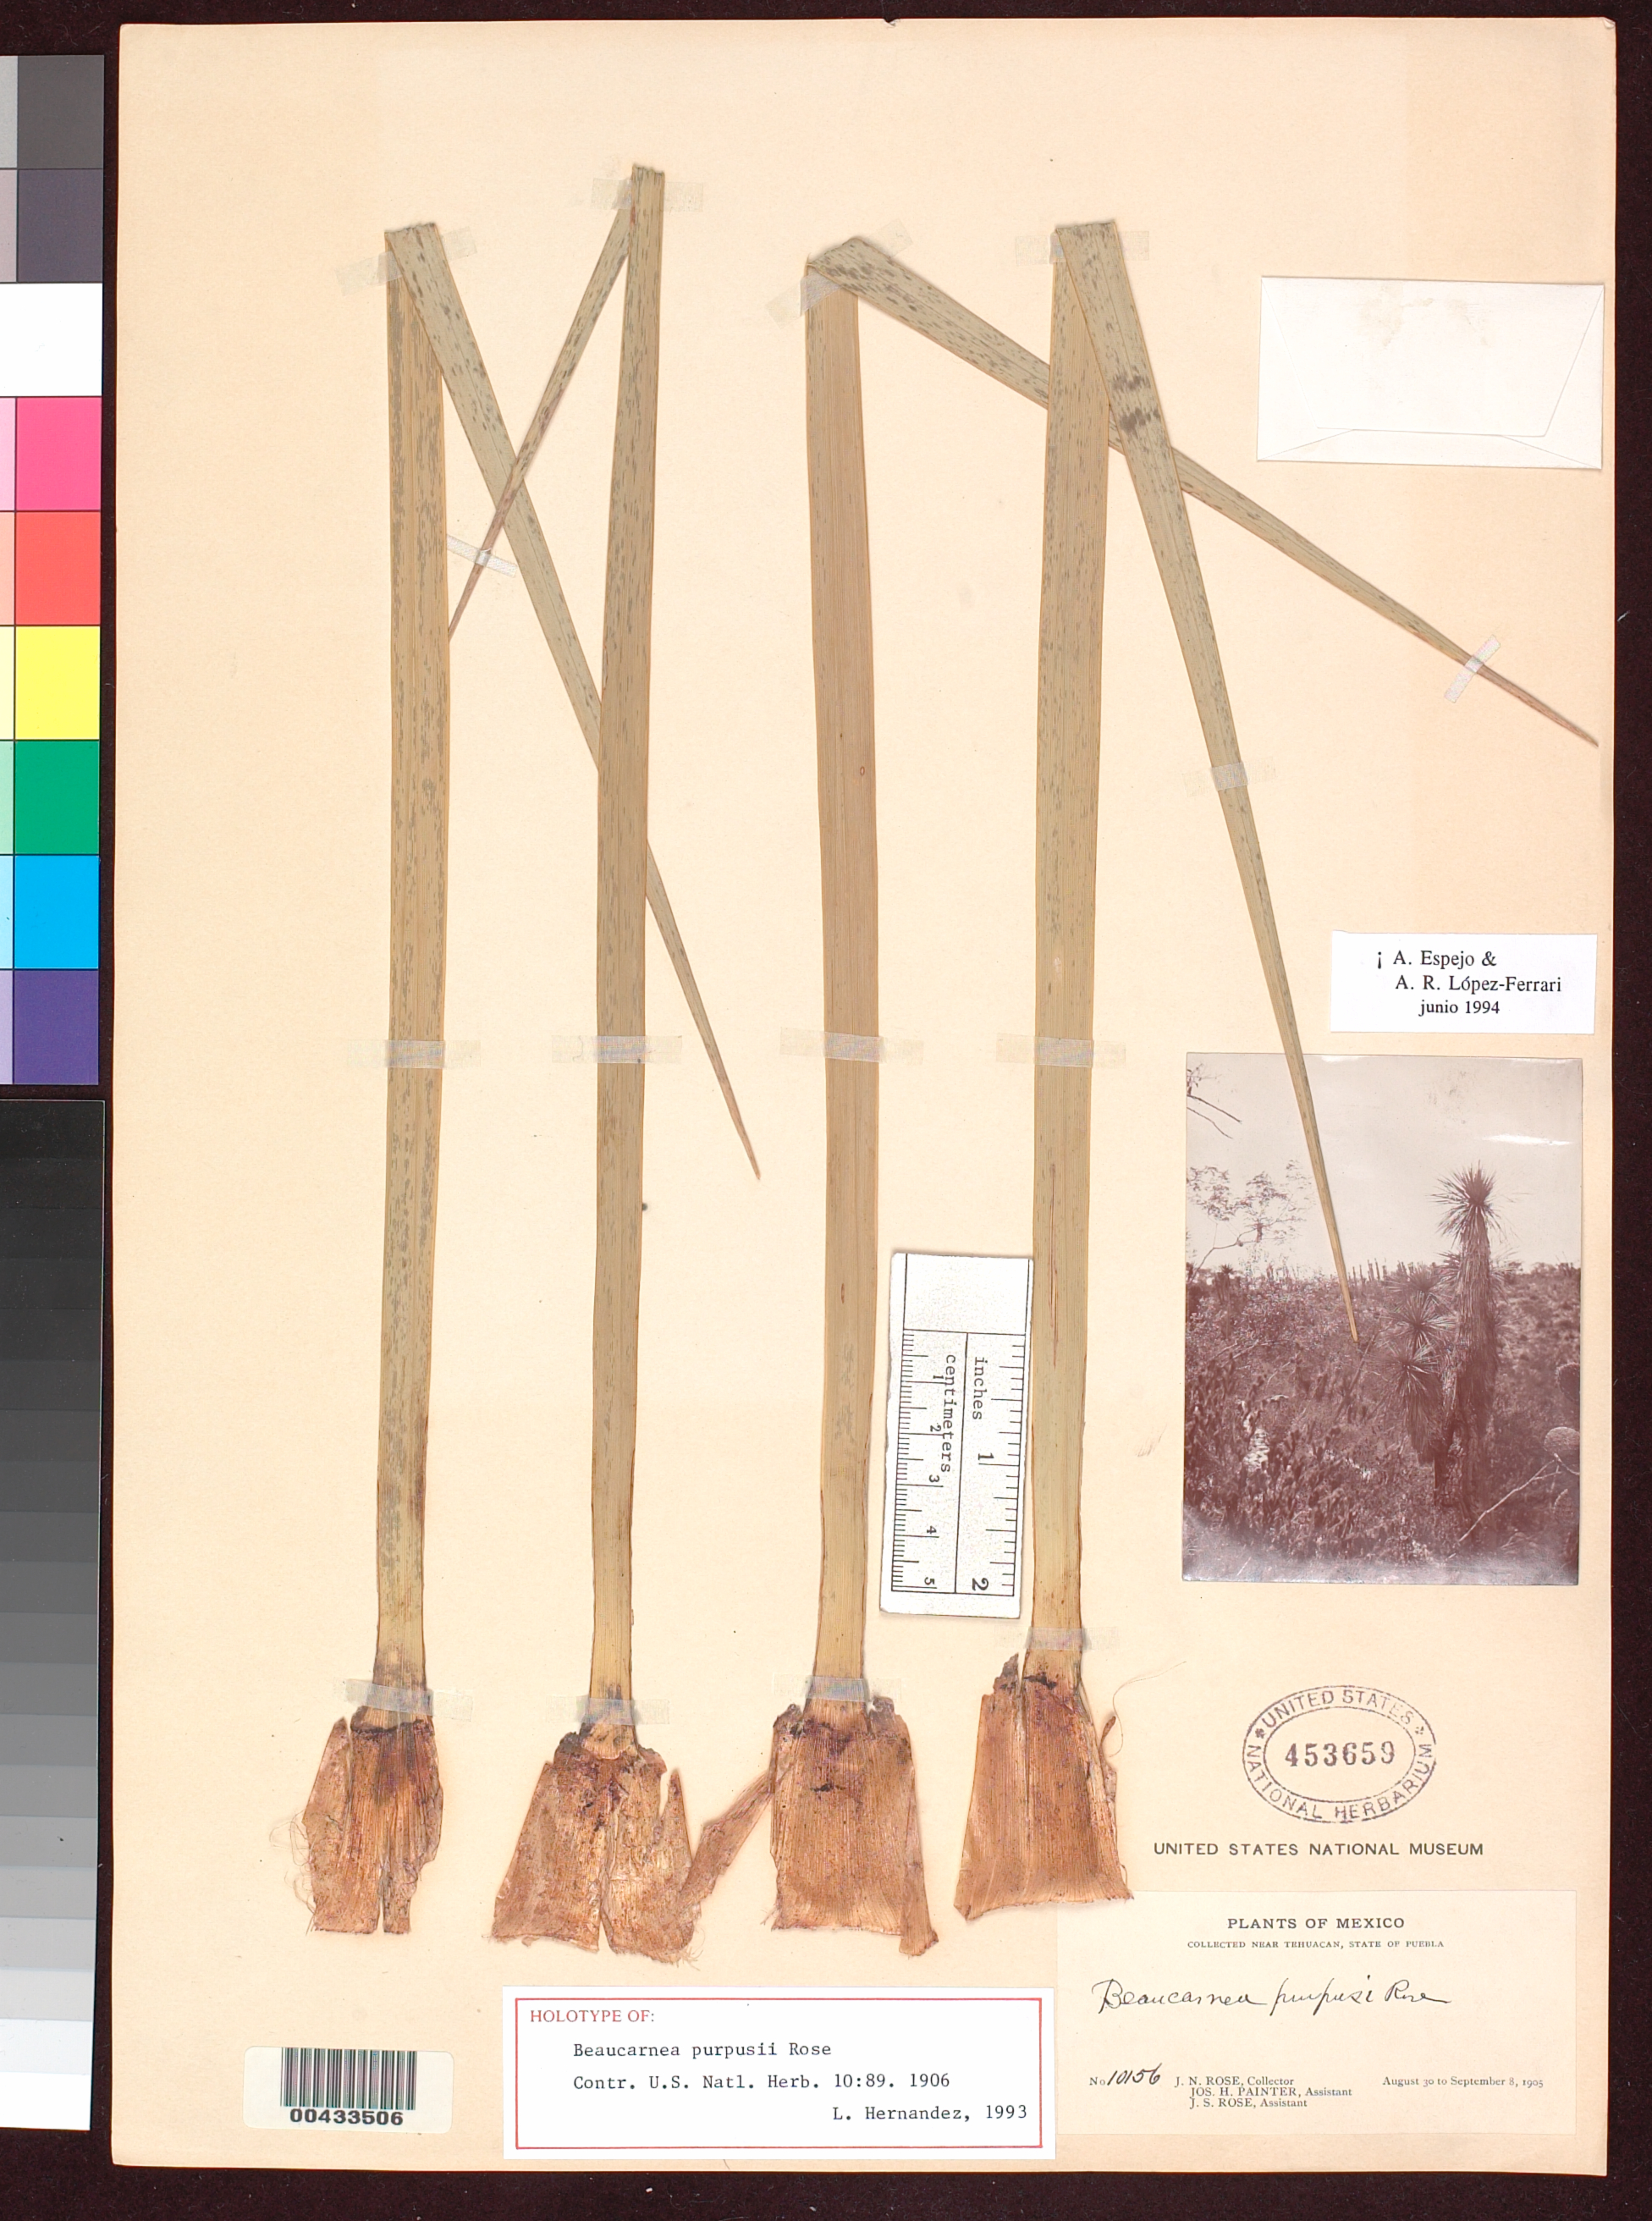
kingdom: Plantae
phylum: Tracheophyta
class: Liliopsida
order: Asparagales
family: Asparagaceae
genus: Beaucarnea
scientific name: Beaucarnea purpusii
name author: Rose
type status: Holotype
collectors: J. N. Rose, J. H. Painter & J. S. Rose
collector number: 10156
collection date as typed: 30 Aug 1905 to 08 Sep 1905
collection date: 1905-08-30/1905-09-08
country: Mexico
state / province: Puebla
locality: Near Tehuacan.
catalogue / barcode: US 453659